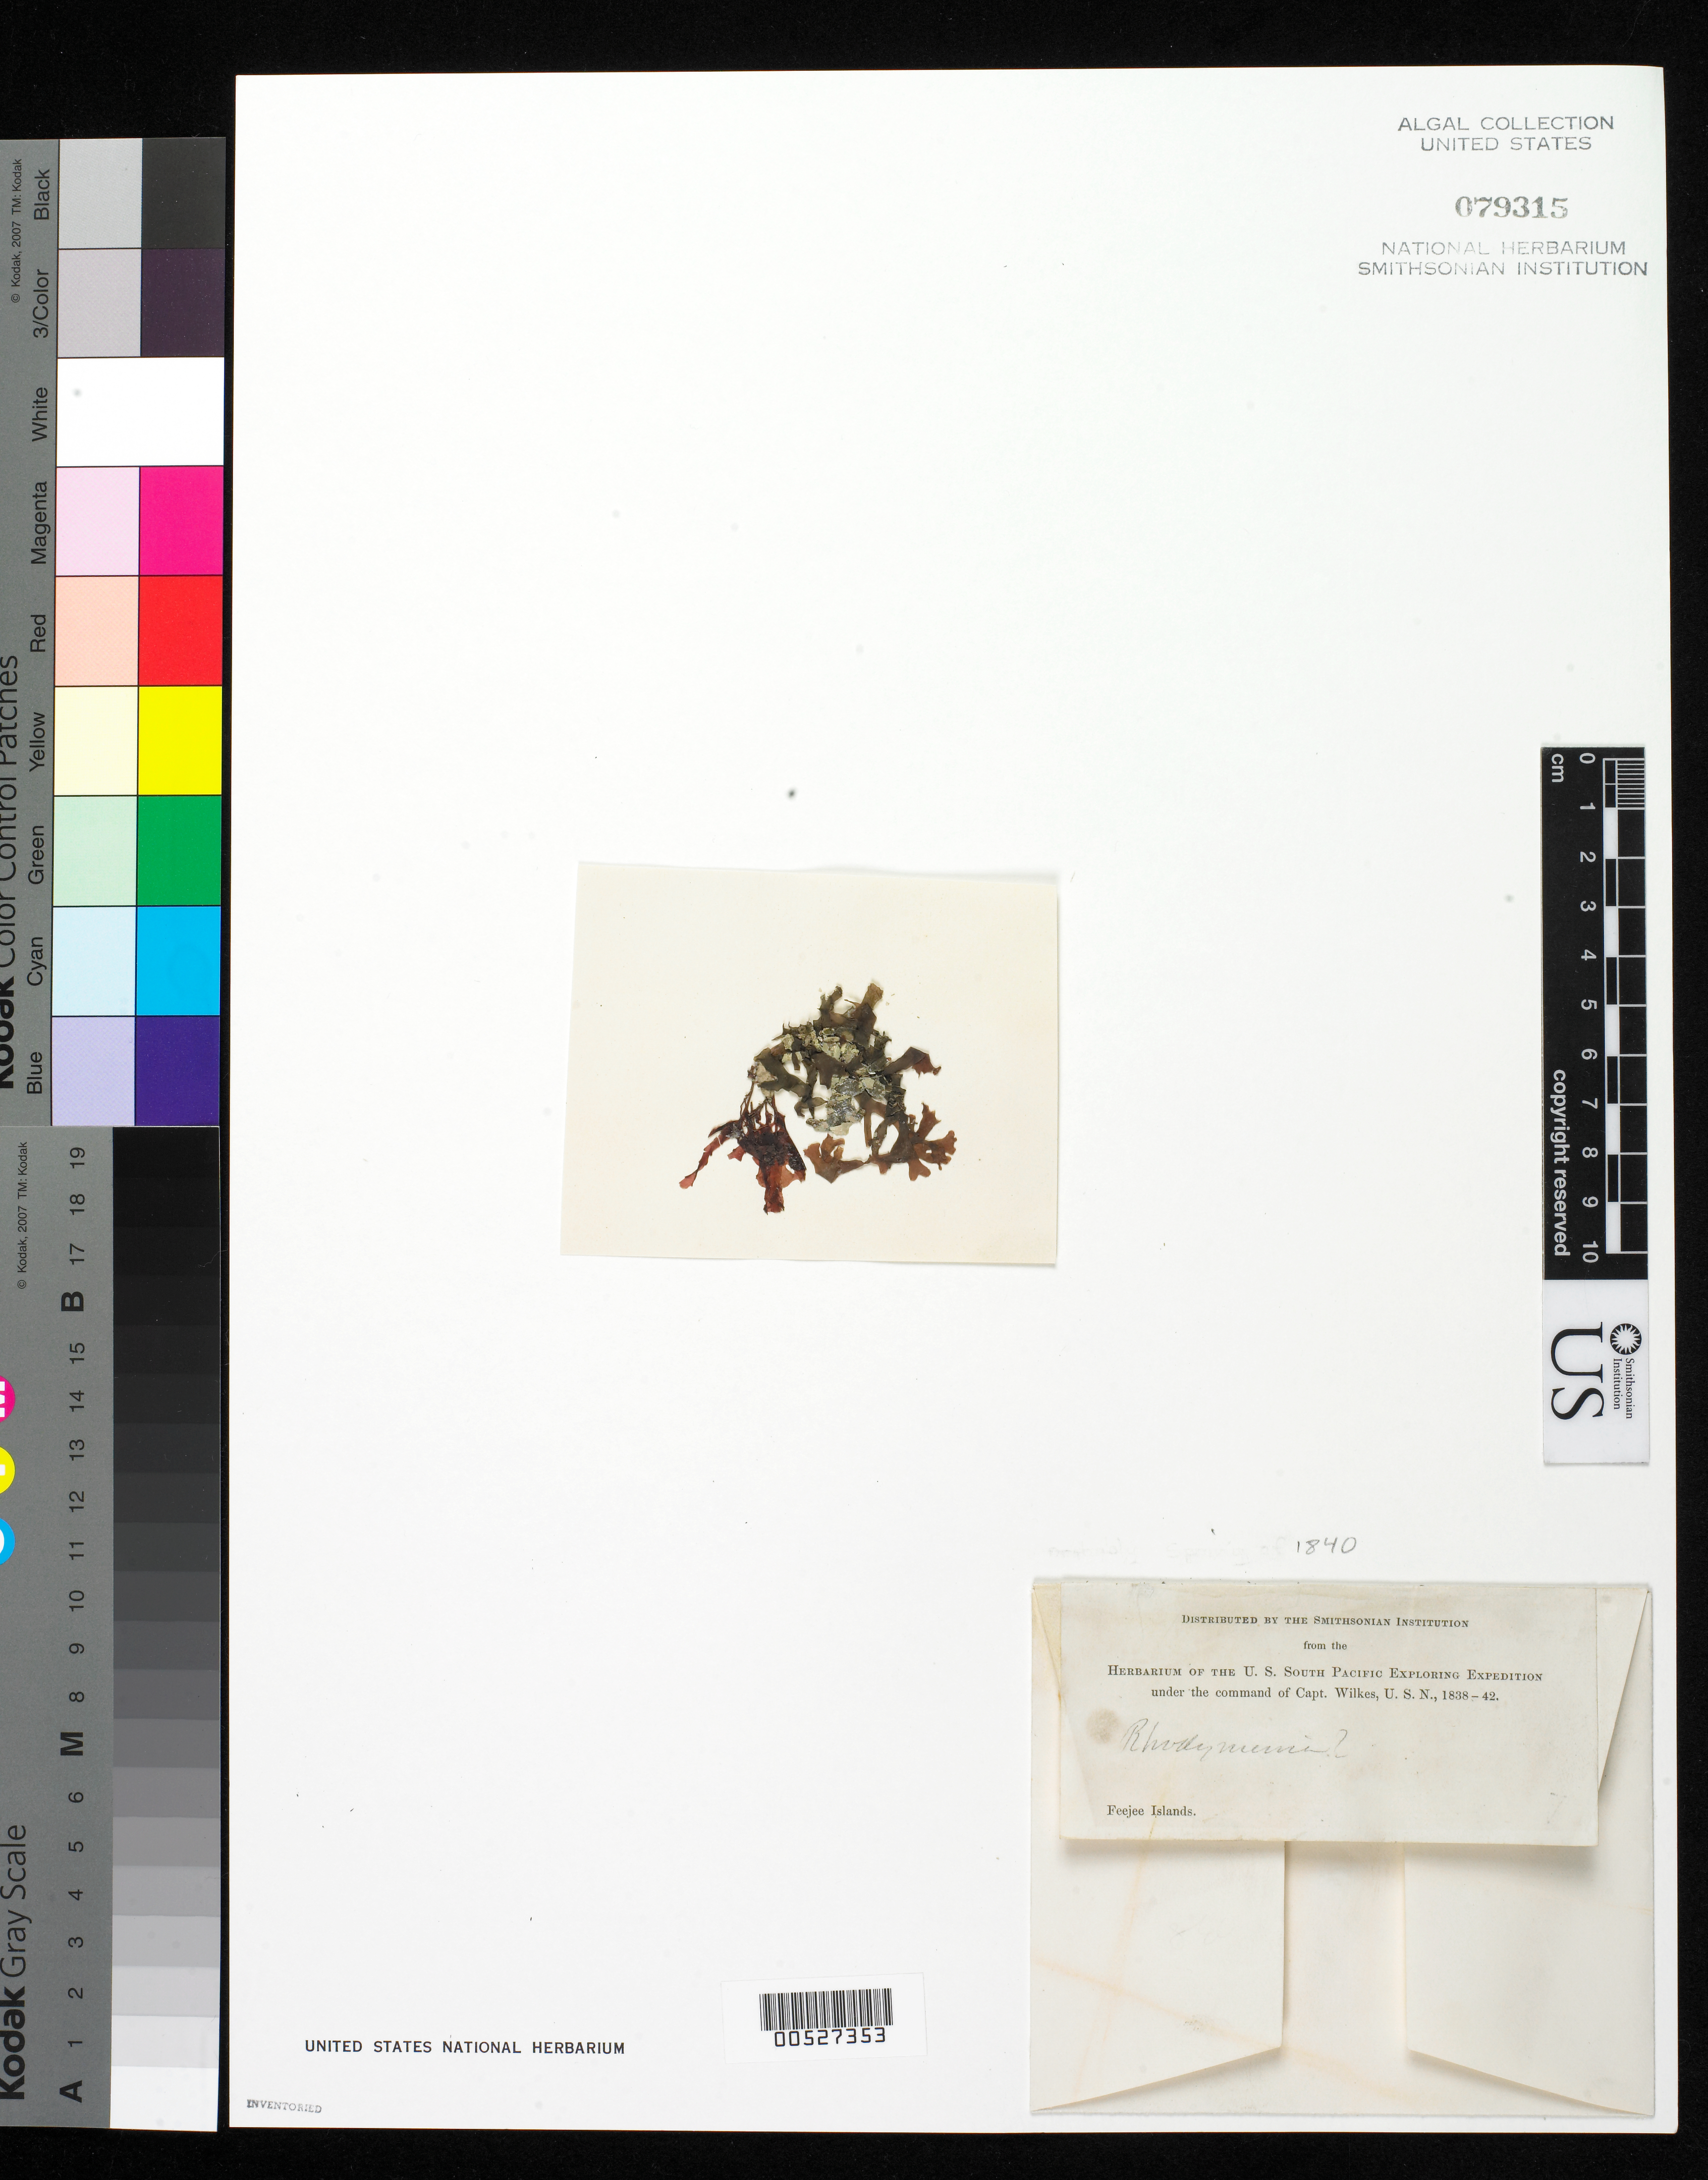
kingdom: Plantae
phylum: Rhodophyta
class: Florideophyceae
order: Rhodymeniales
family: Rhodymeniaceae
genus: Rhodymenia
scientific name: Rhodymenia sp.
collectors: W. D. Brackenridge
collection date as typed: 1840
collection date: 1840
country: Fiji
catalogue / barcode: US 79315